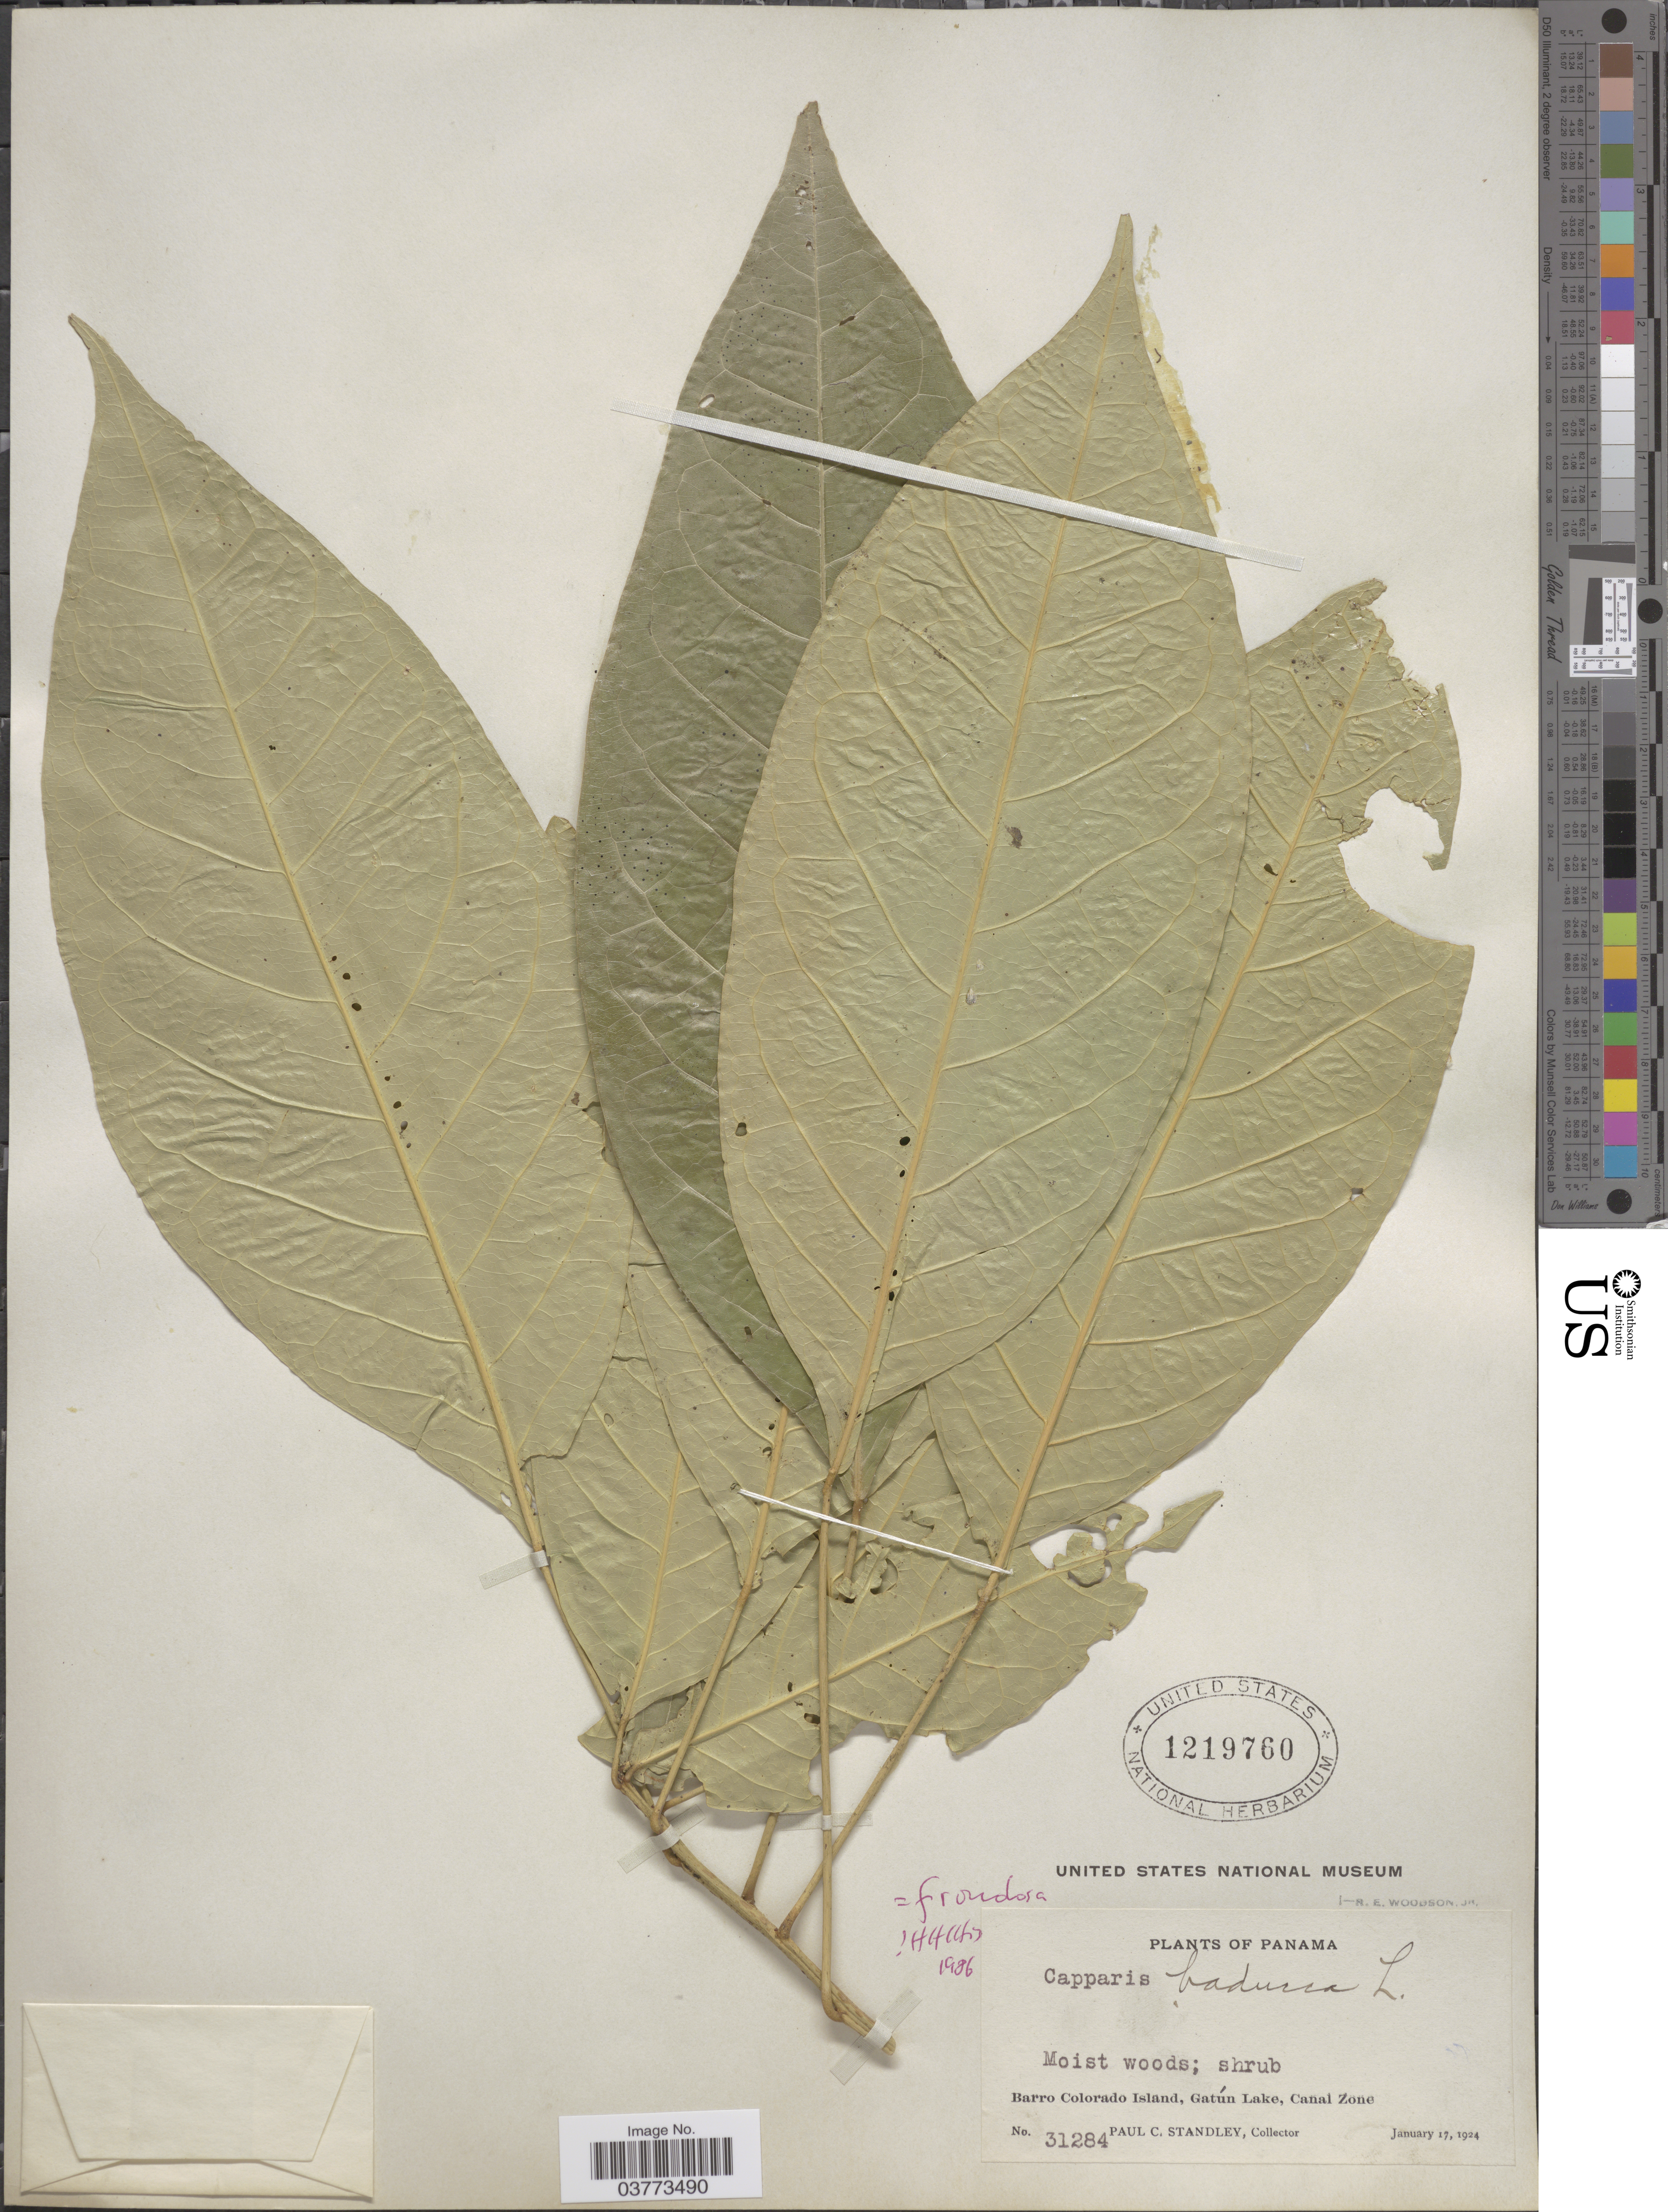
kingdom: Plantae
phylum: Tracheophyta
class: Magnoliopsida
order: Brassicales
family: Capparaceae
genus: Capparidastrum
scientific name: Capparidastrum frondosum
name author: (Jacq.) Cornejo & Iltis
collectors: P. C. Standley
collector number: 31284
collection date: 1924-01-17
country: Panama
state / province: Panamá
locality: Barro Colorado Island, Gatún Lake, Canal Zone.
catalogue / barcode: US 1219760